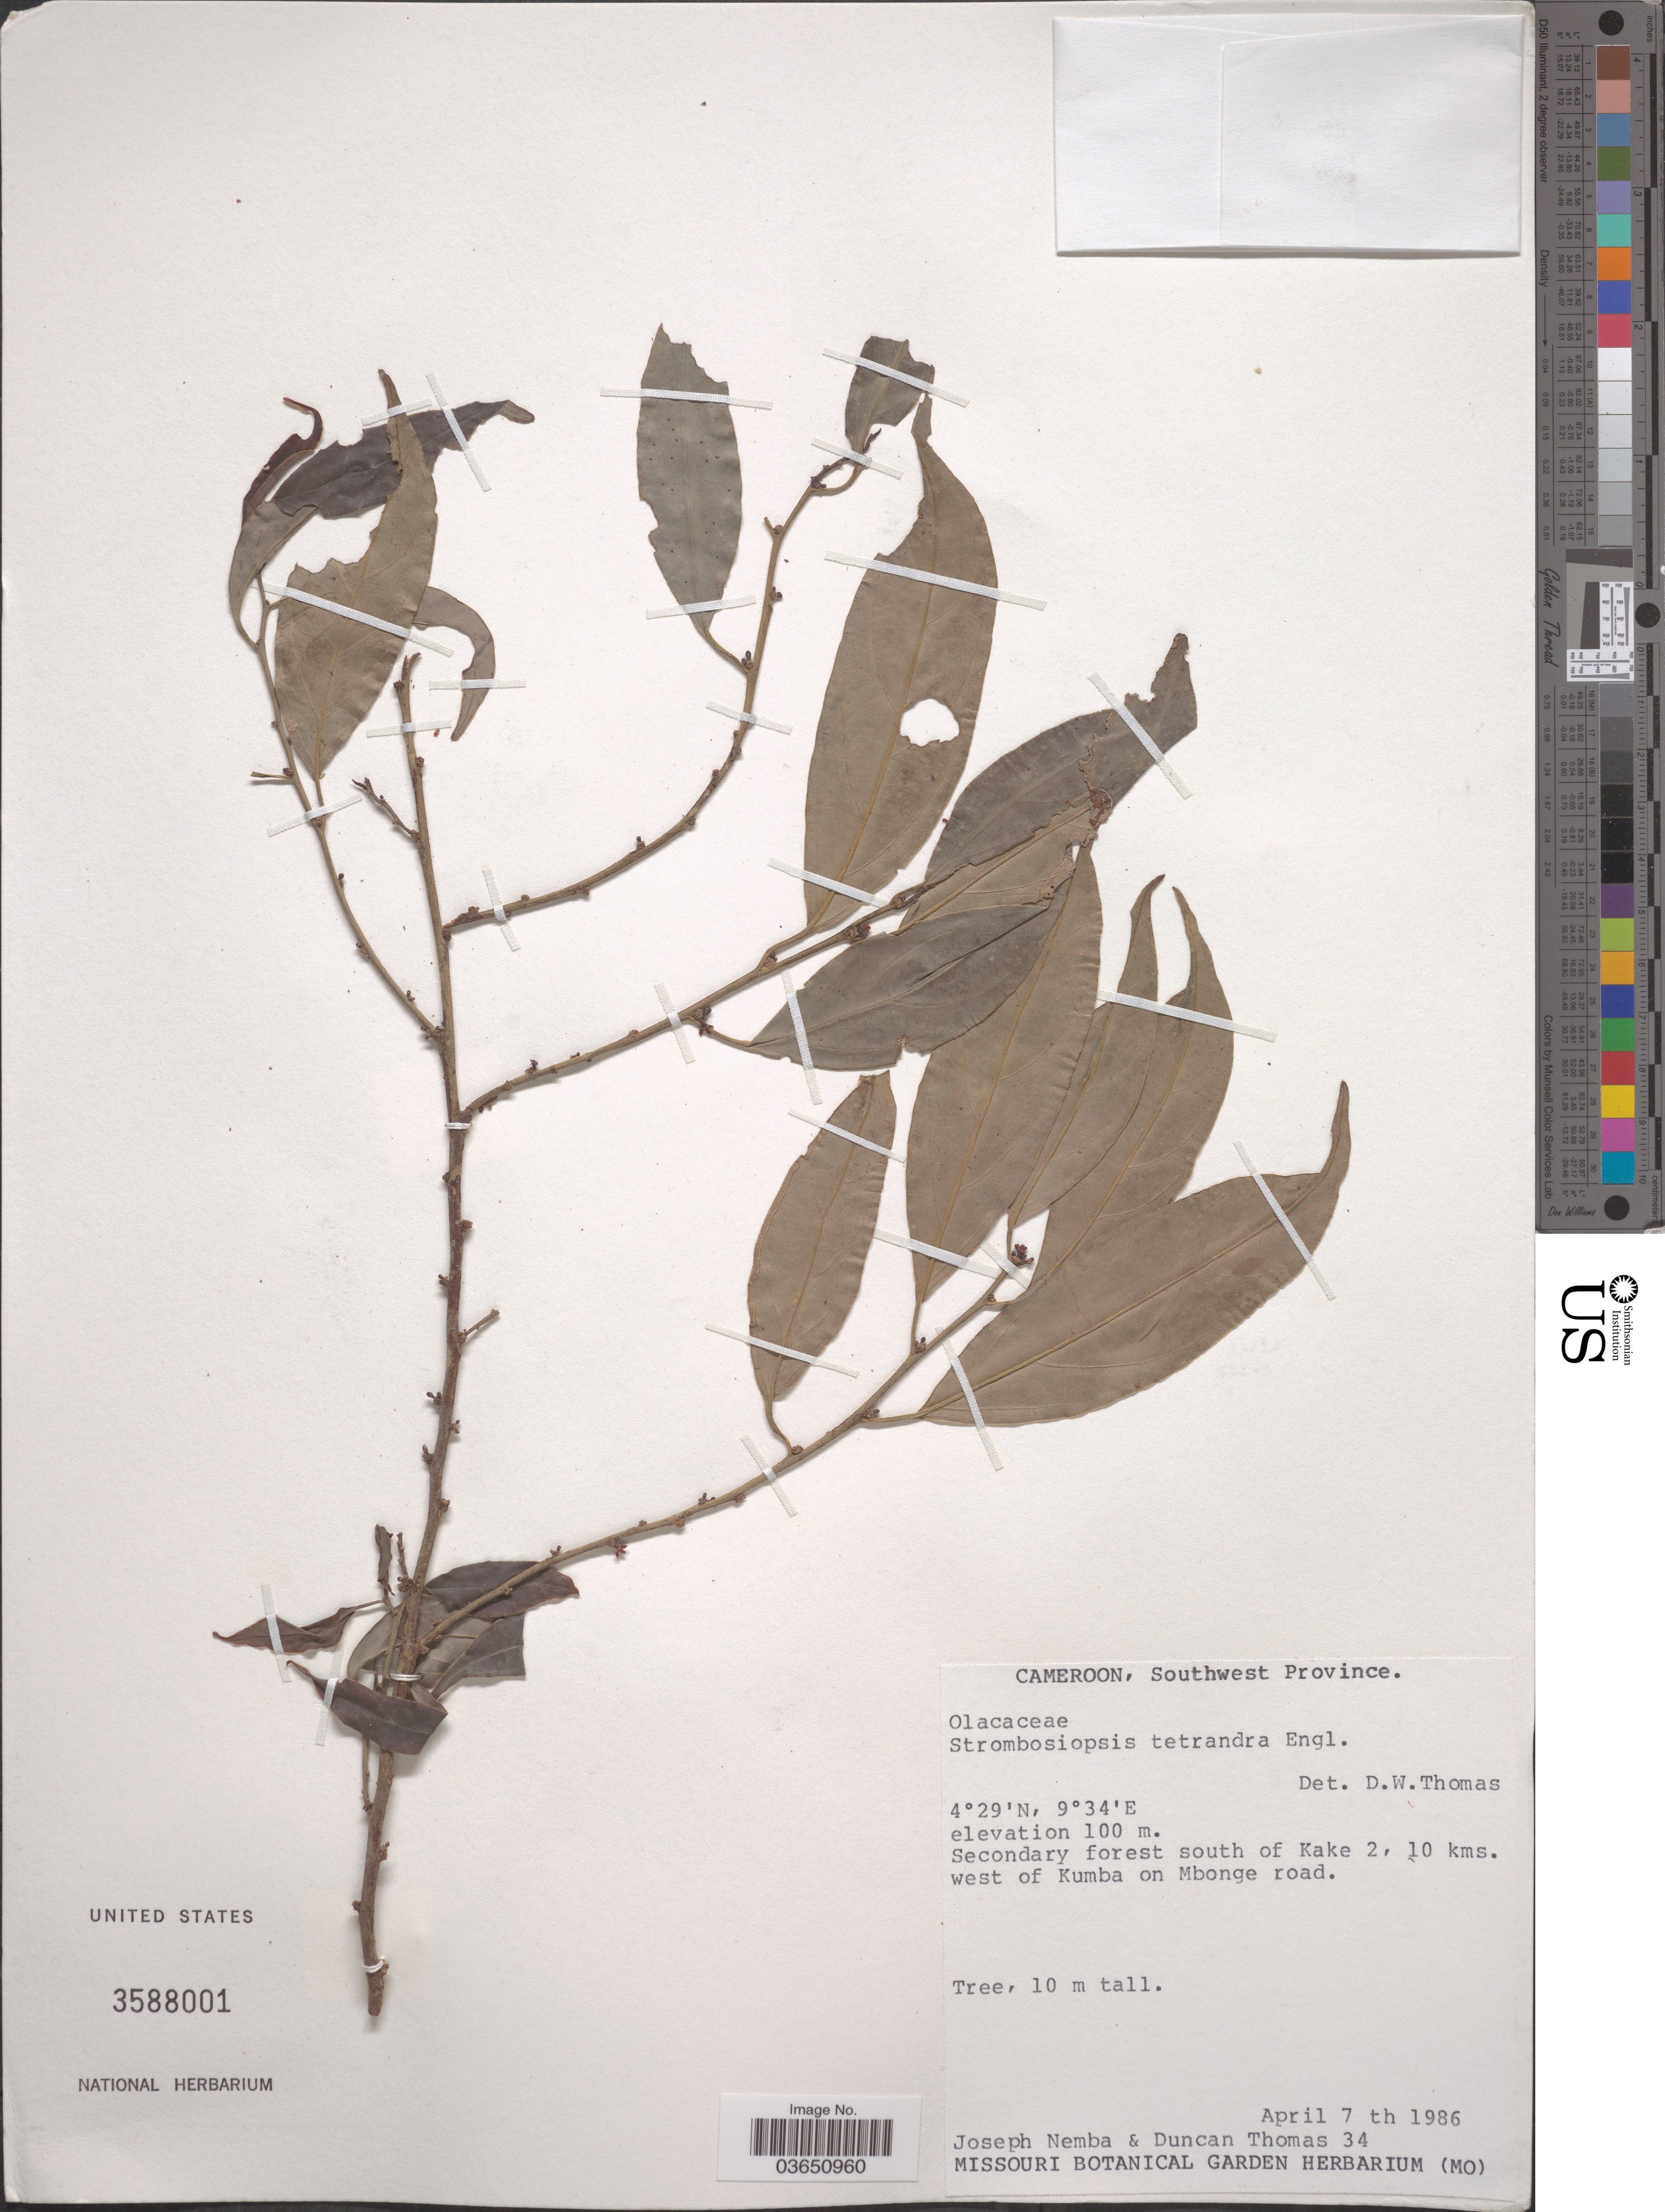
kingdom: Plantae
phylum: Tracheophyta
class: Magnoliopsida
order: Santalales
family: Strombosiaceae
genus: Strombosiopsis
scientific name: Strombosiopsis tetrandra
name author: Engl.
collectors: J. Nemba & D. W. Thomas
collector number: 34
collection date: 1986-04-07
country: Cameroon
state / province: Sud-Ouest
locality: Secondary forest south of Kake 2, 10 kms. west of Kumba on Mbonge road.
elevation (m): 100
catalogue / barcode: US 3588001